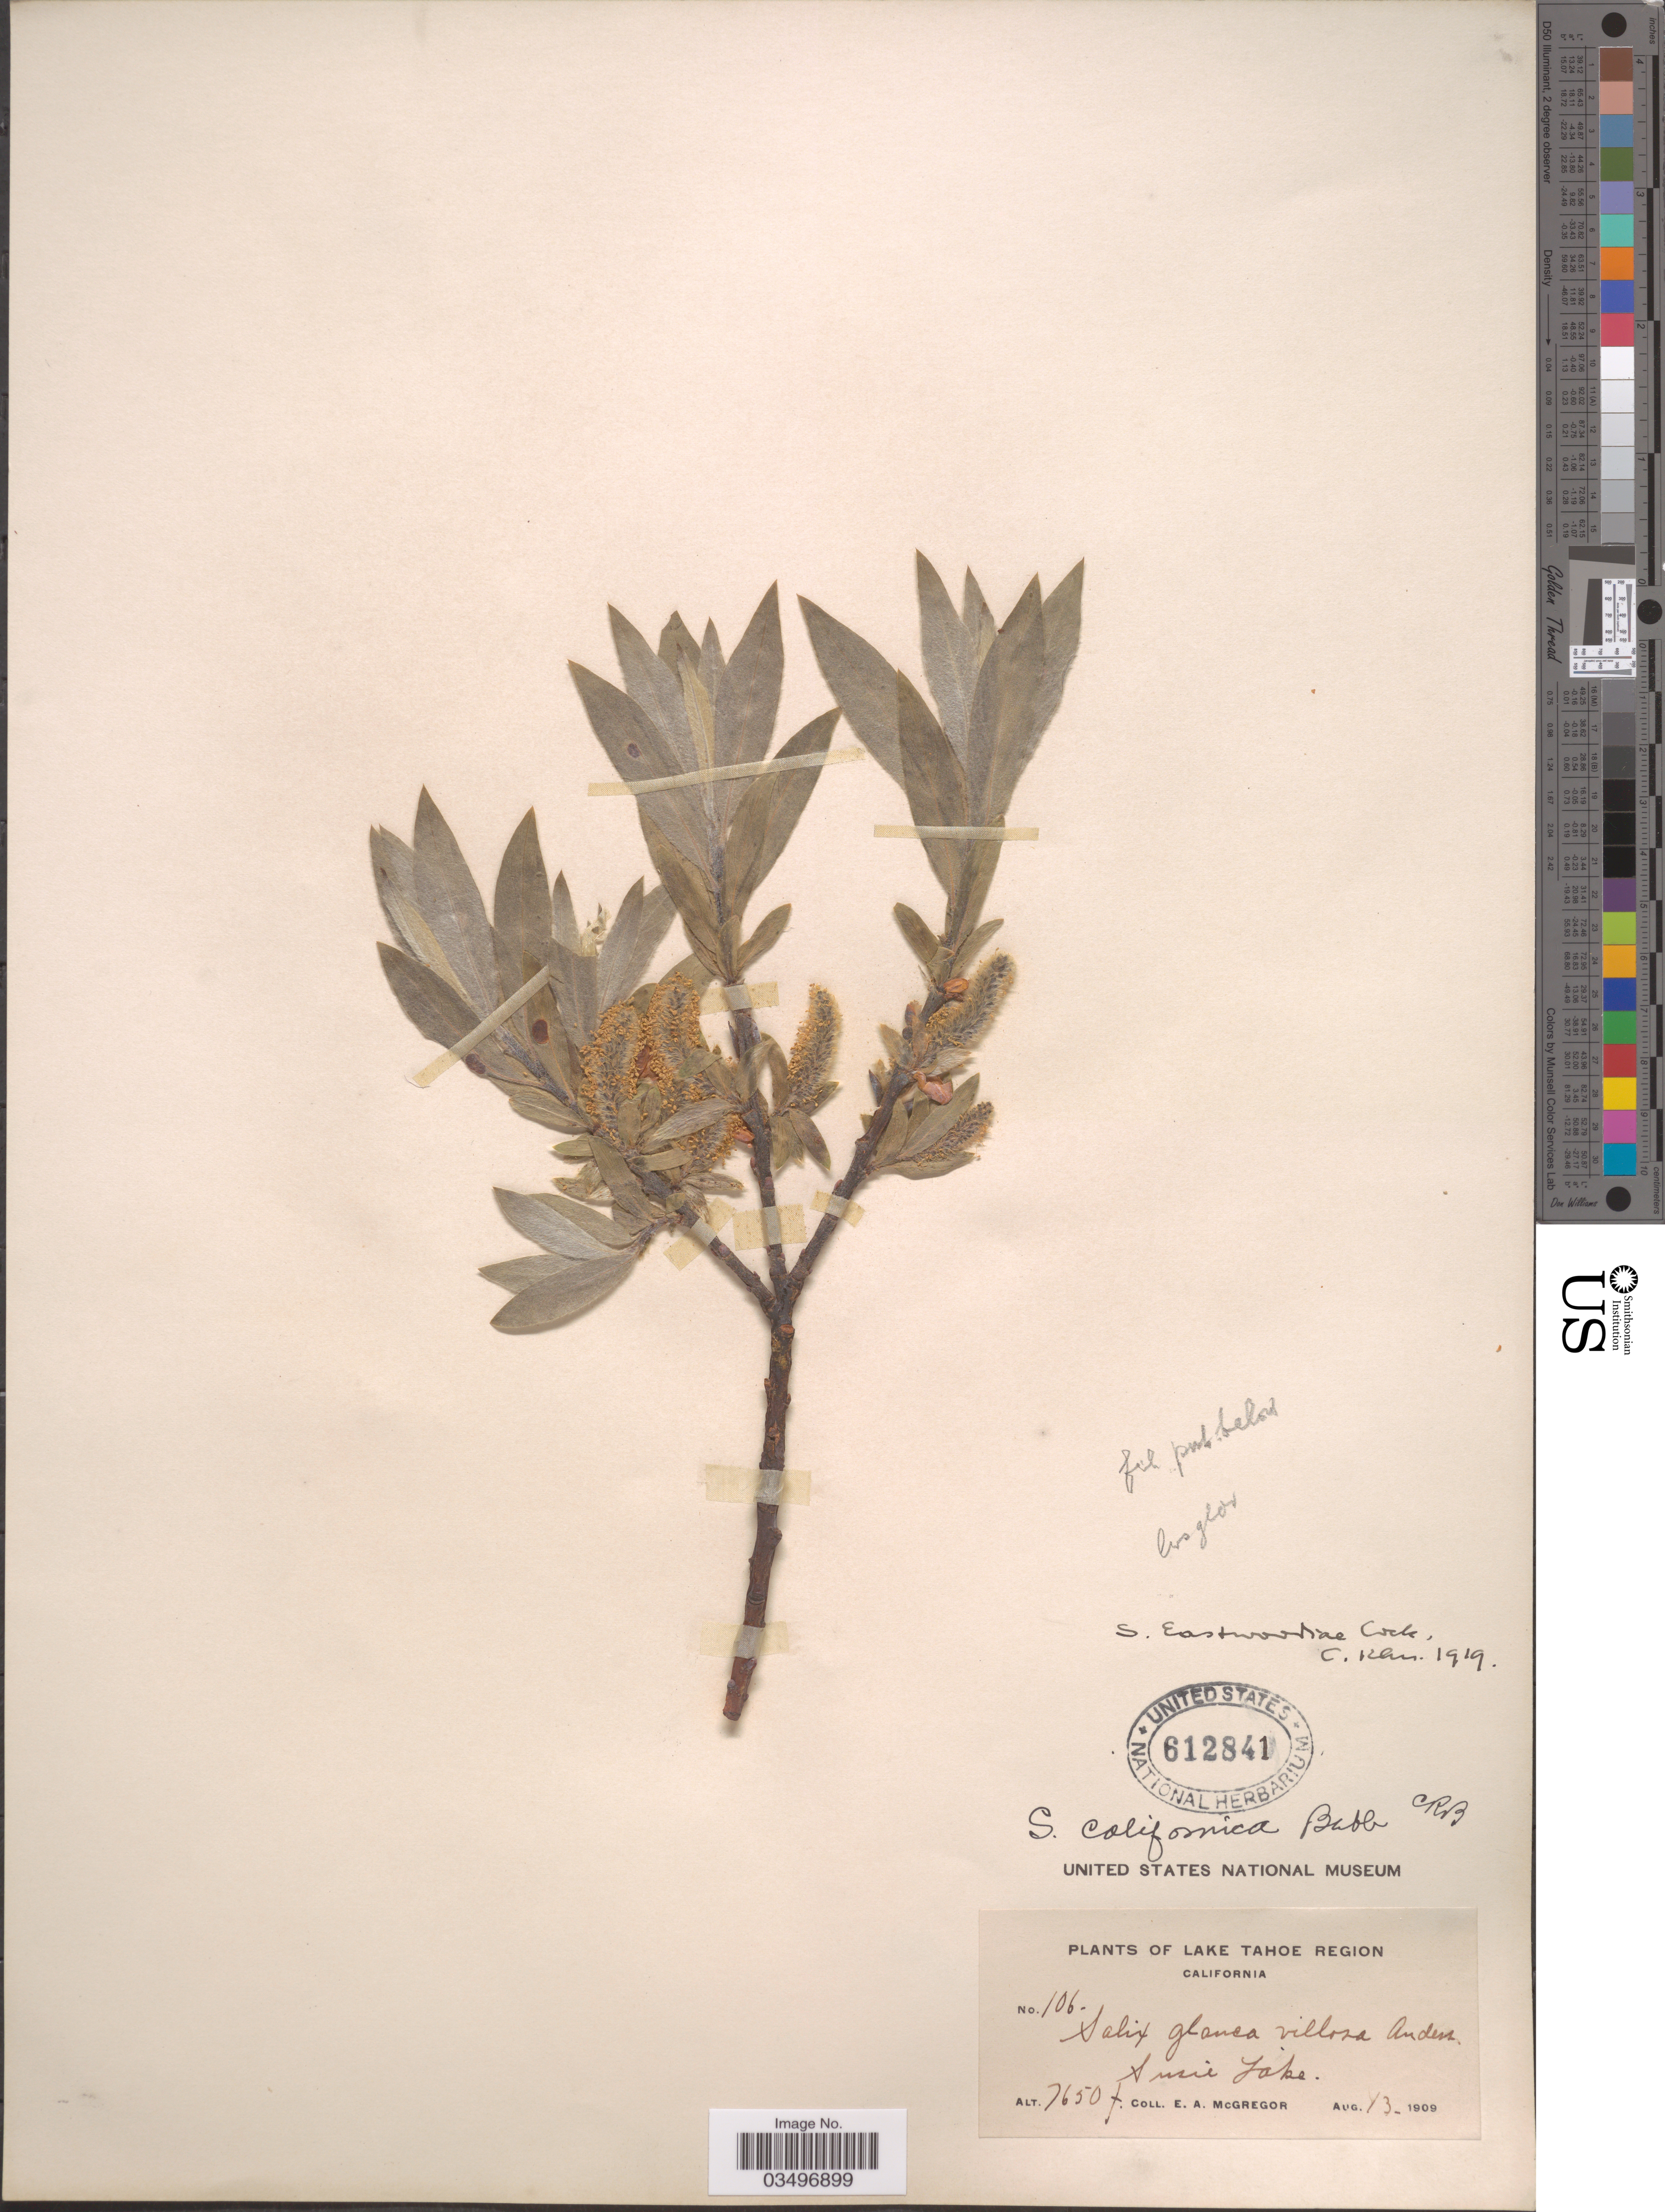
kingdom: Plantae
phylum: Tracheophyta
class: Magnoliopsida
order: Malpighiales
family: Salicaceae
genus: Salix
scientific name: Salix eastwoodiae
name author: Cockerell ex A. Heller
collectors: E. A. McGregor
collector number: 106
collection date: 1909-08-13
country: United States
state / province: California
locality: Lake Tahoe Region. Susie Lake.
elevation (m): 2332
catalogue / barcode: US 612841